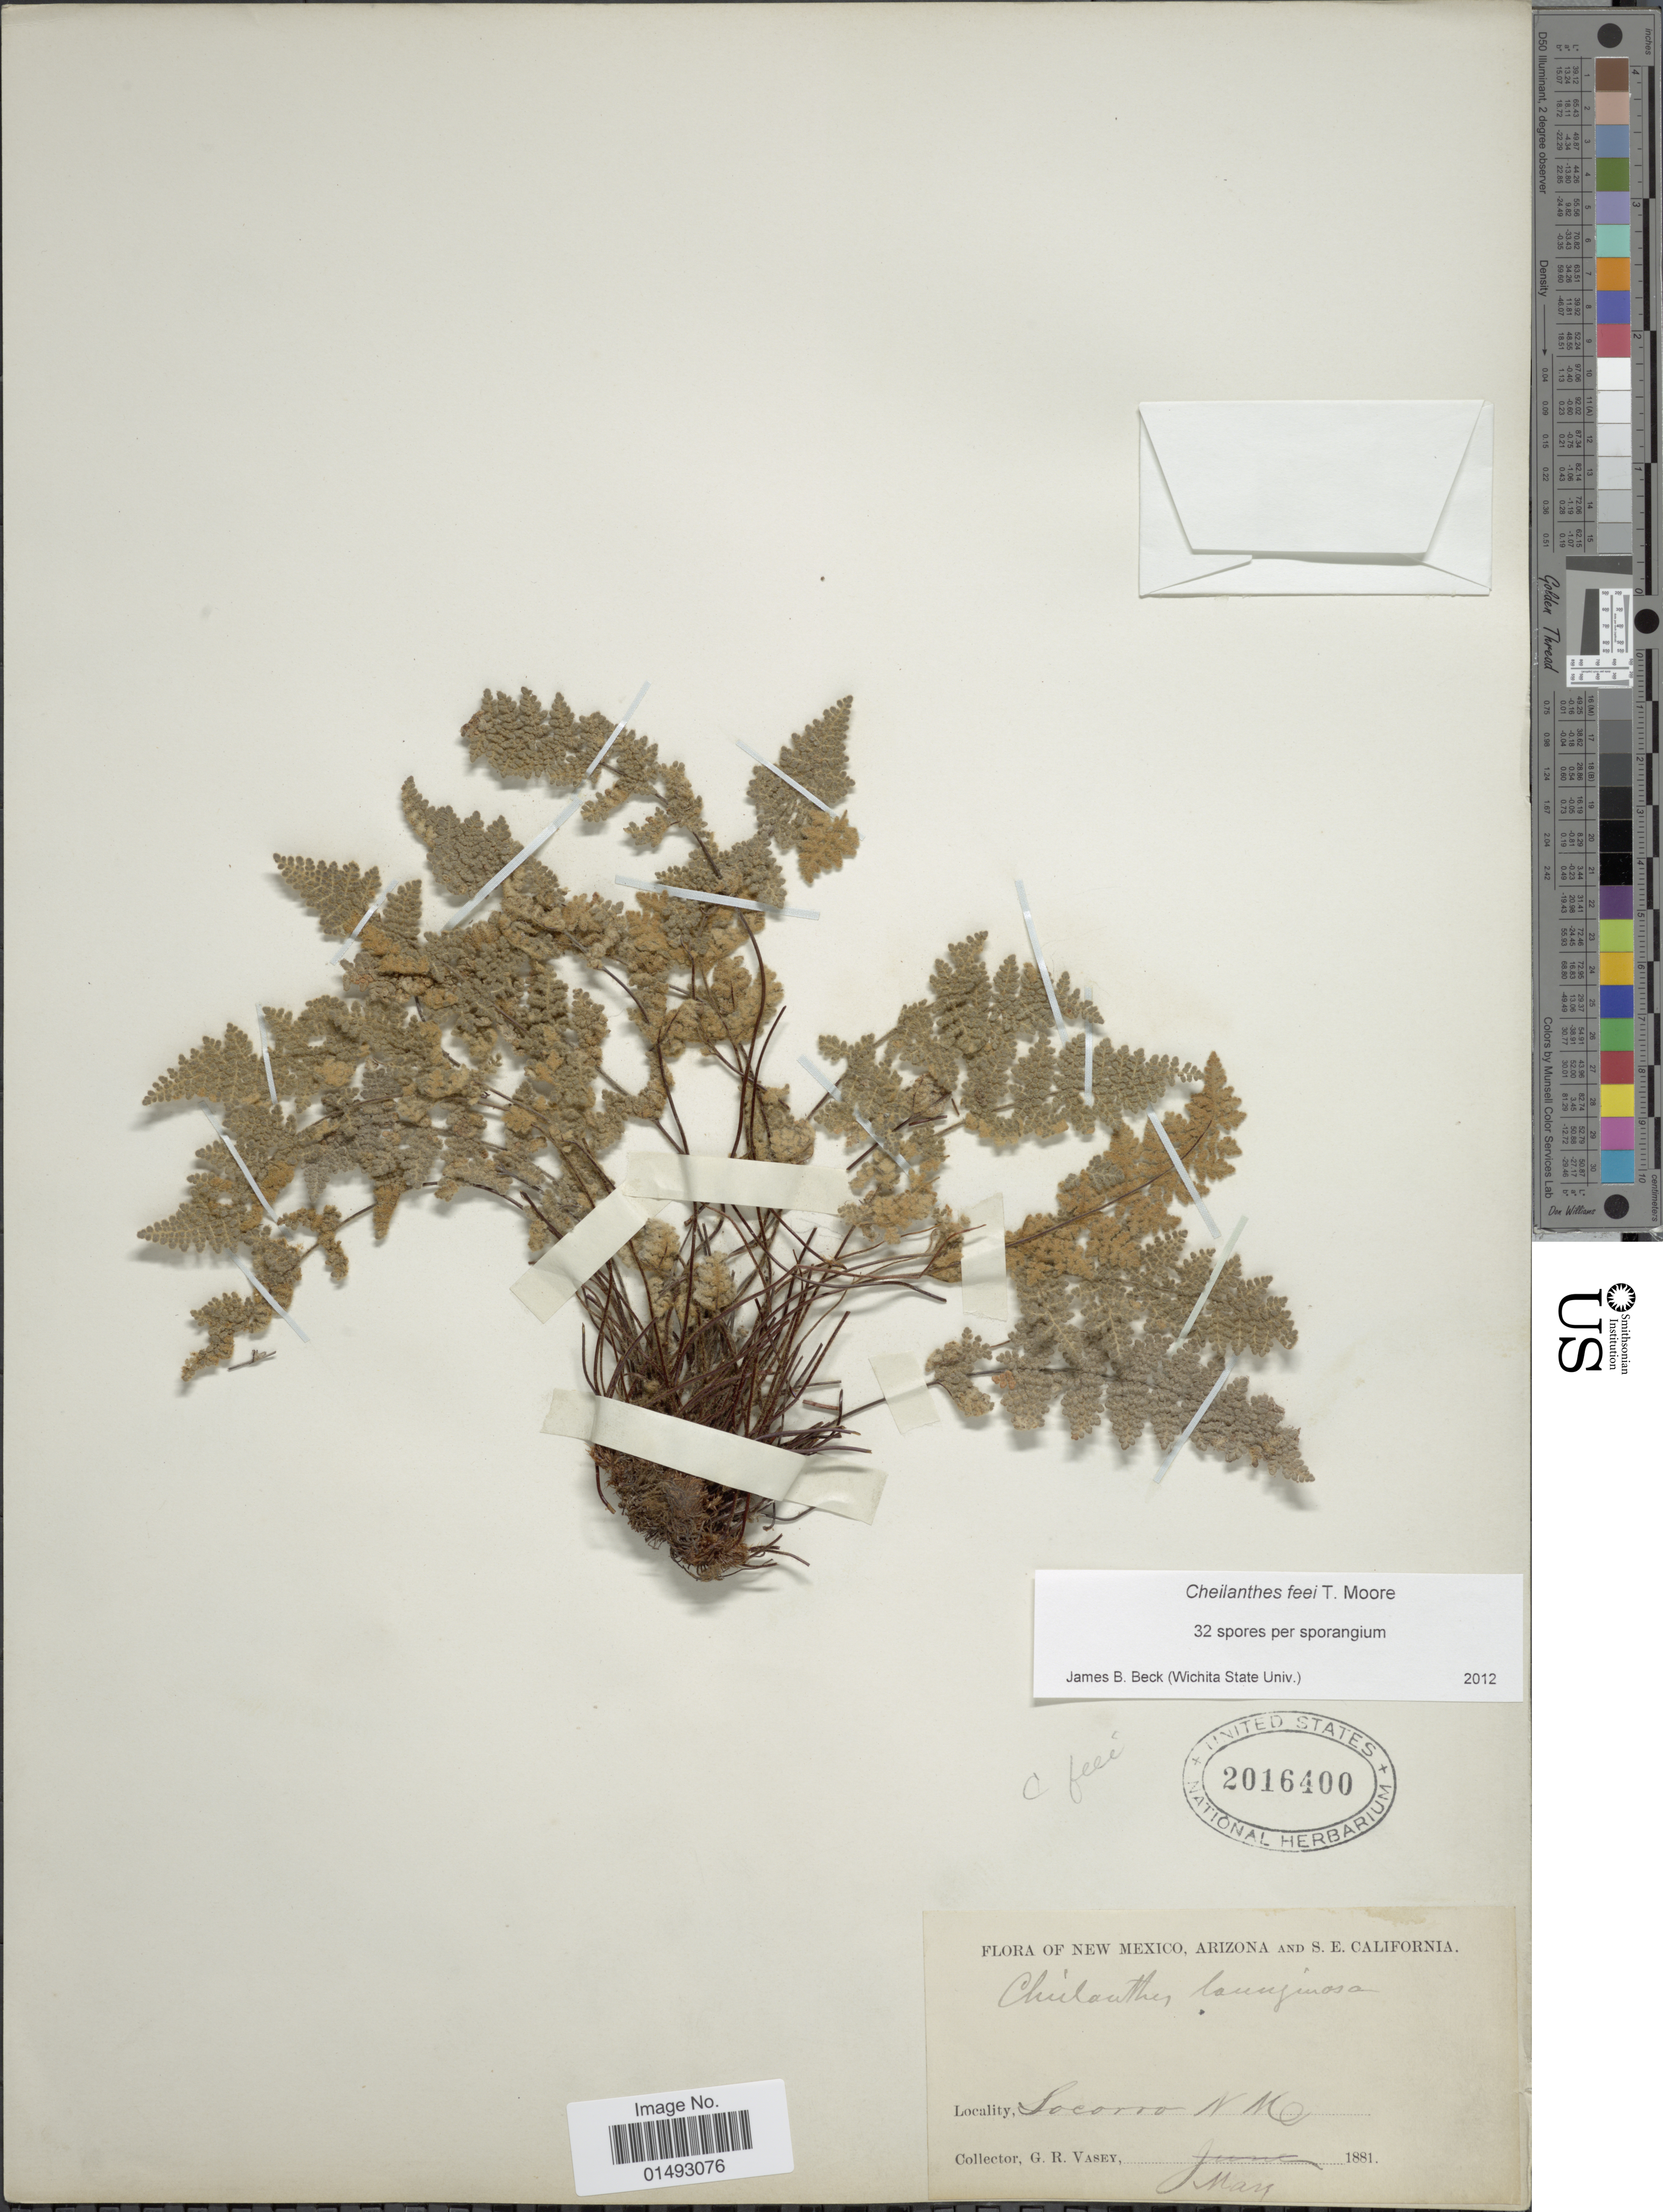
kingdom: Plantae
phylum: Tracheophyta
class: Polypodiopsida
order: Polypodiales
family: Pteridaceae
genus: Myriopteris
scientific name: Myriopteris gracilis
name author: Fée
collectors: G. R. Vasey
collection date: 1881-05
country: United States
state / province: New Mexico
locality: Socorro, N.M.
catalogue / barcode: US 2016400